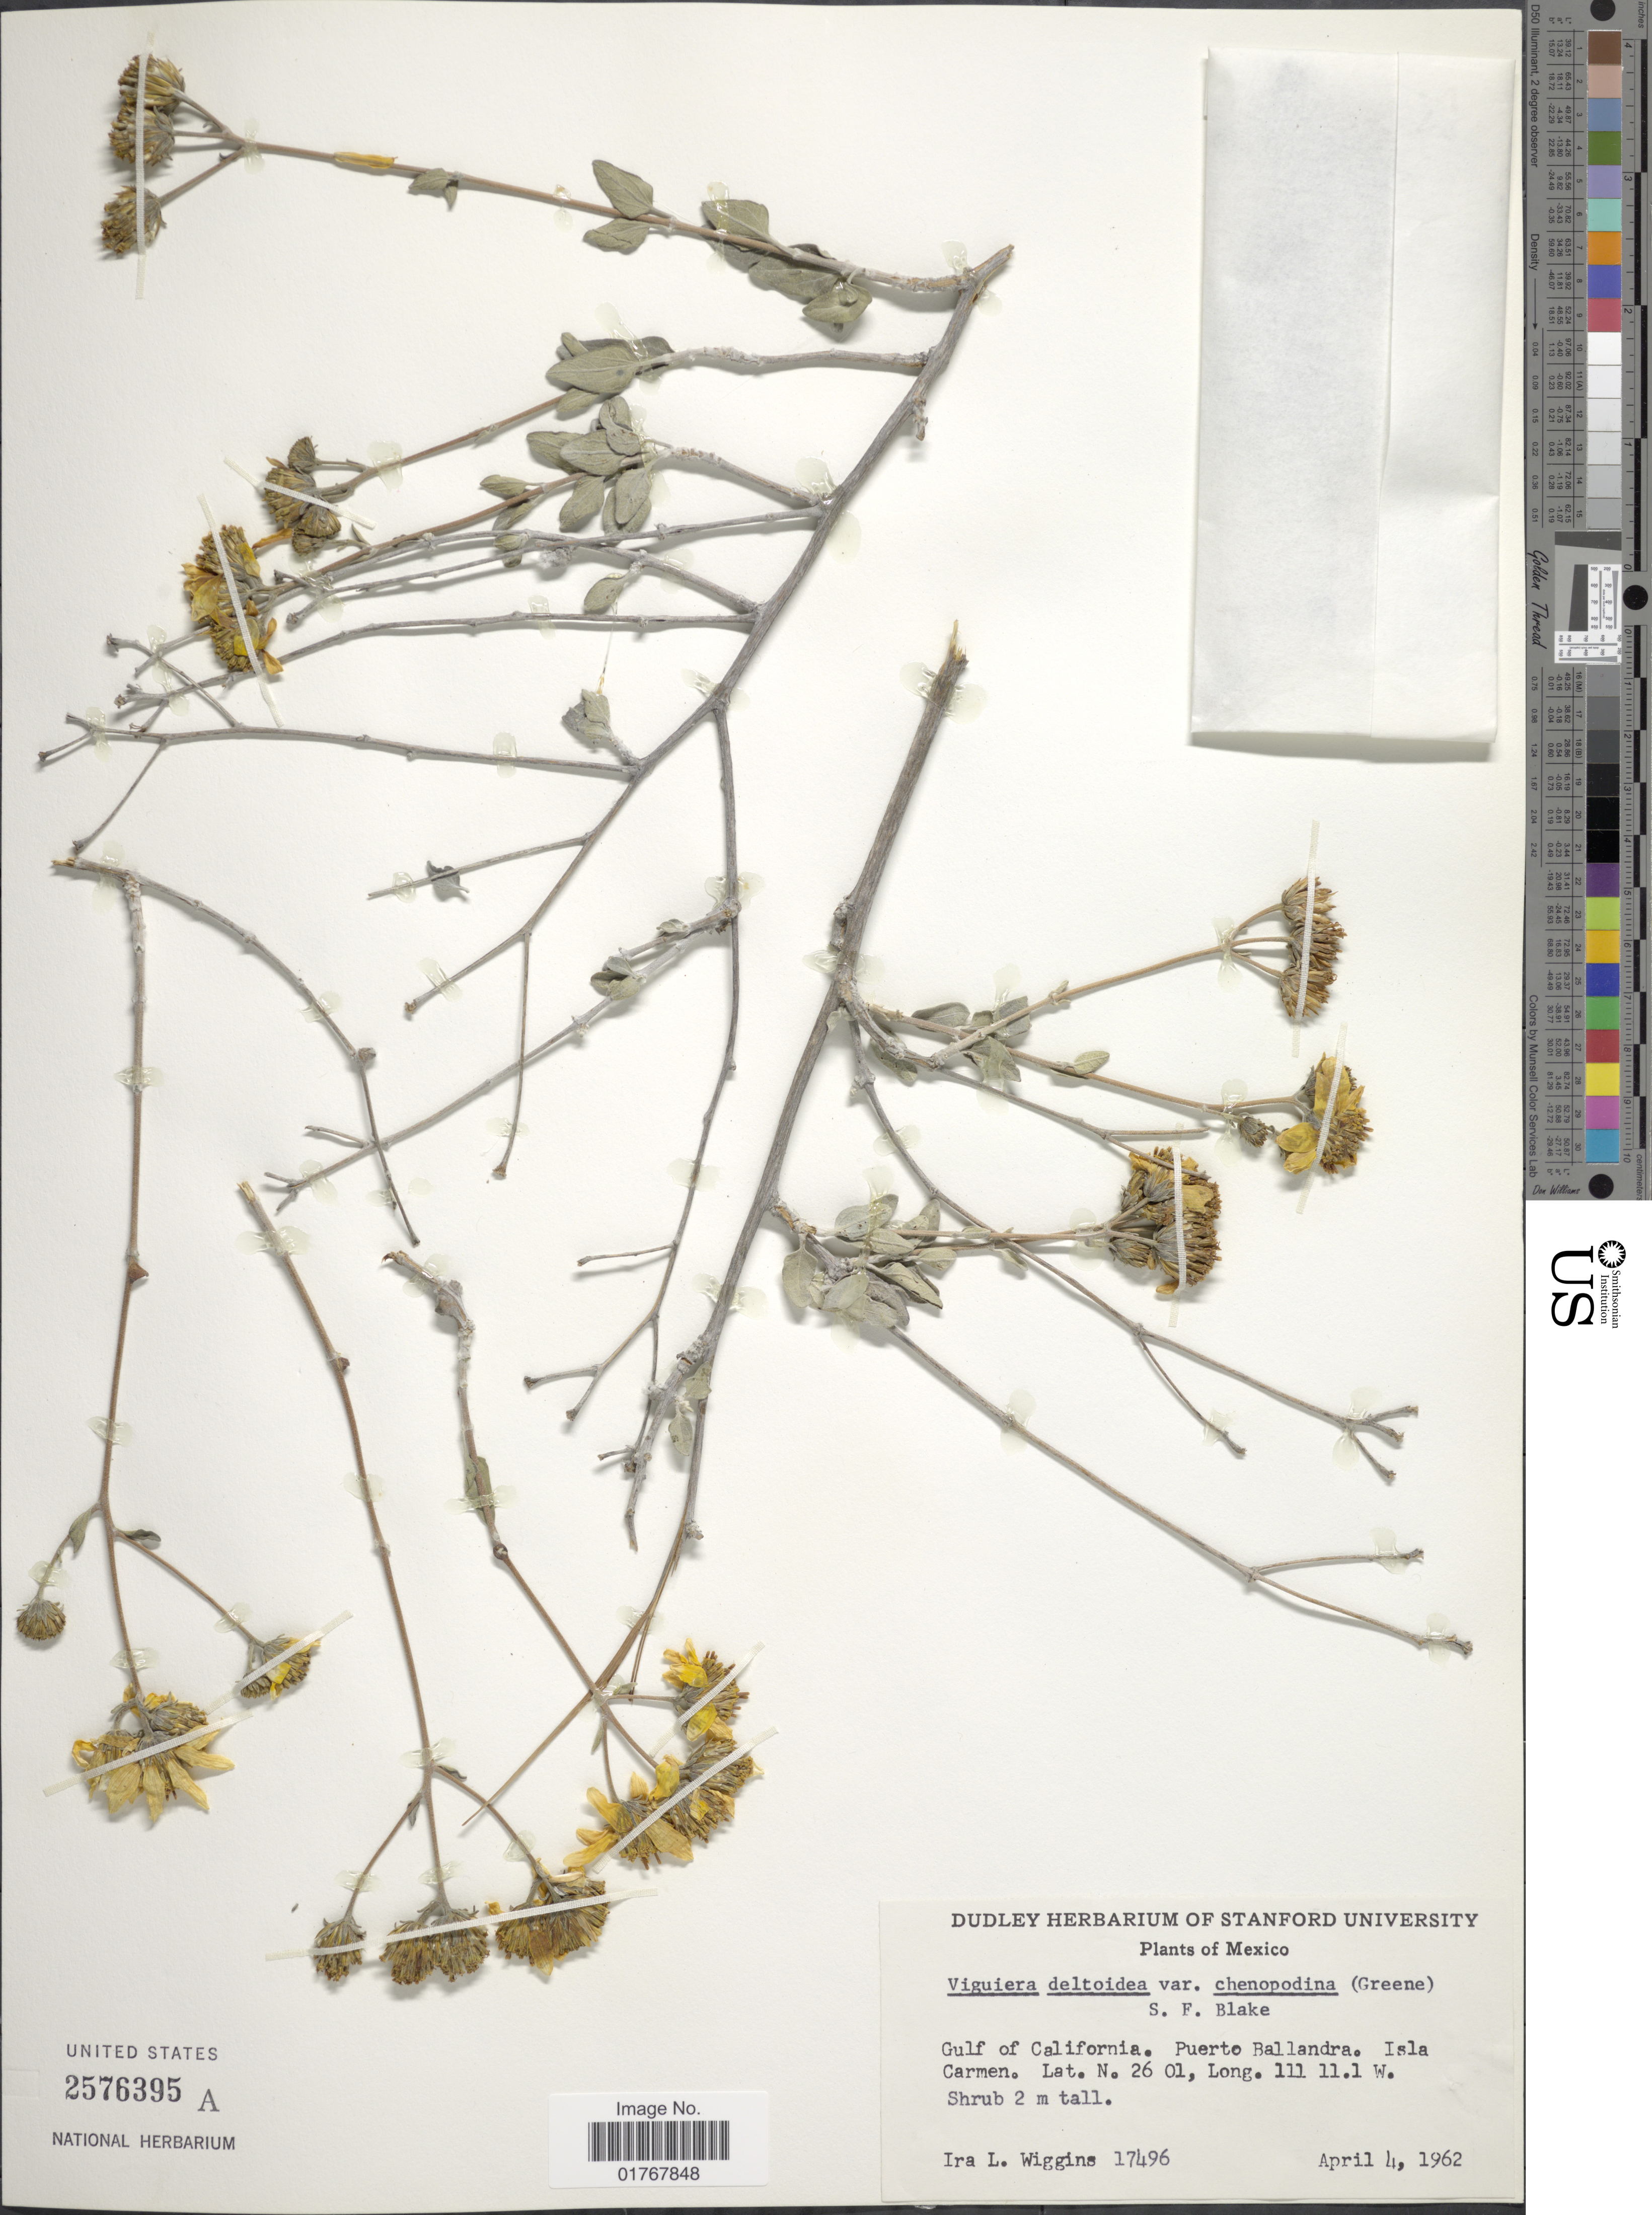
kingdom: Plantae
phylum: Tracheophyta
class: Magnoliopsida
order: Asterales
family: Asteraceae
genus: Viguiera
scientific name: Viguiera deltoidea var. chenopodina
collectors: I. L. Wiggins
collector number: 17496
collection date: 1962-04-04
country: Mexico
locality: Gulf of California. Puerto Ballandra. Isla Carmen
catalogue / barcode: US 2576395A